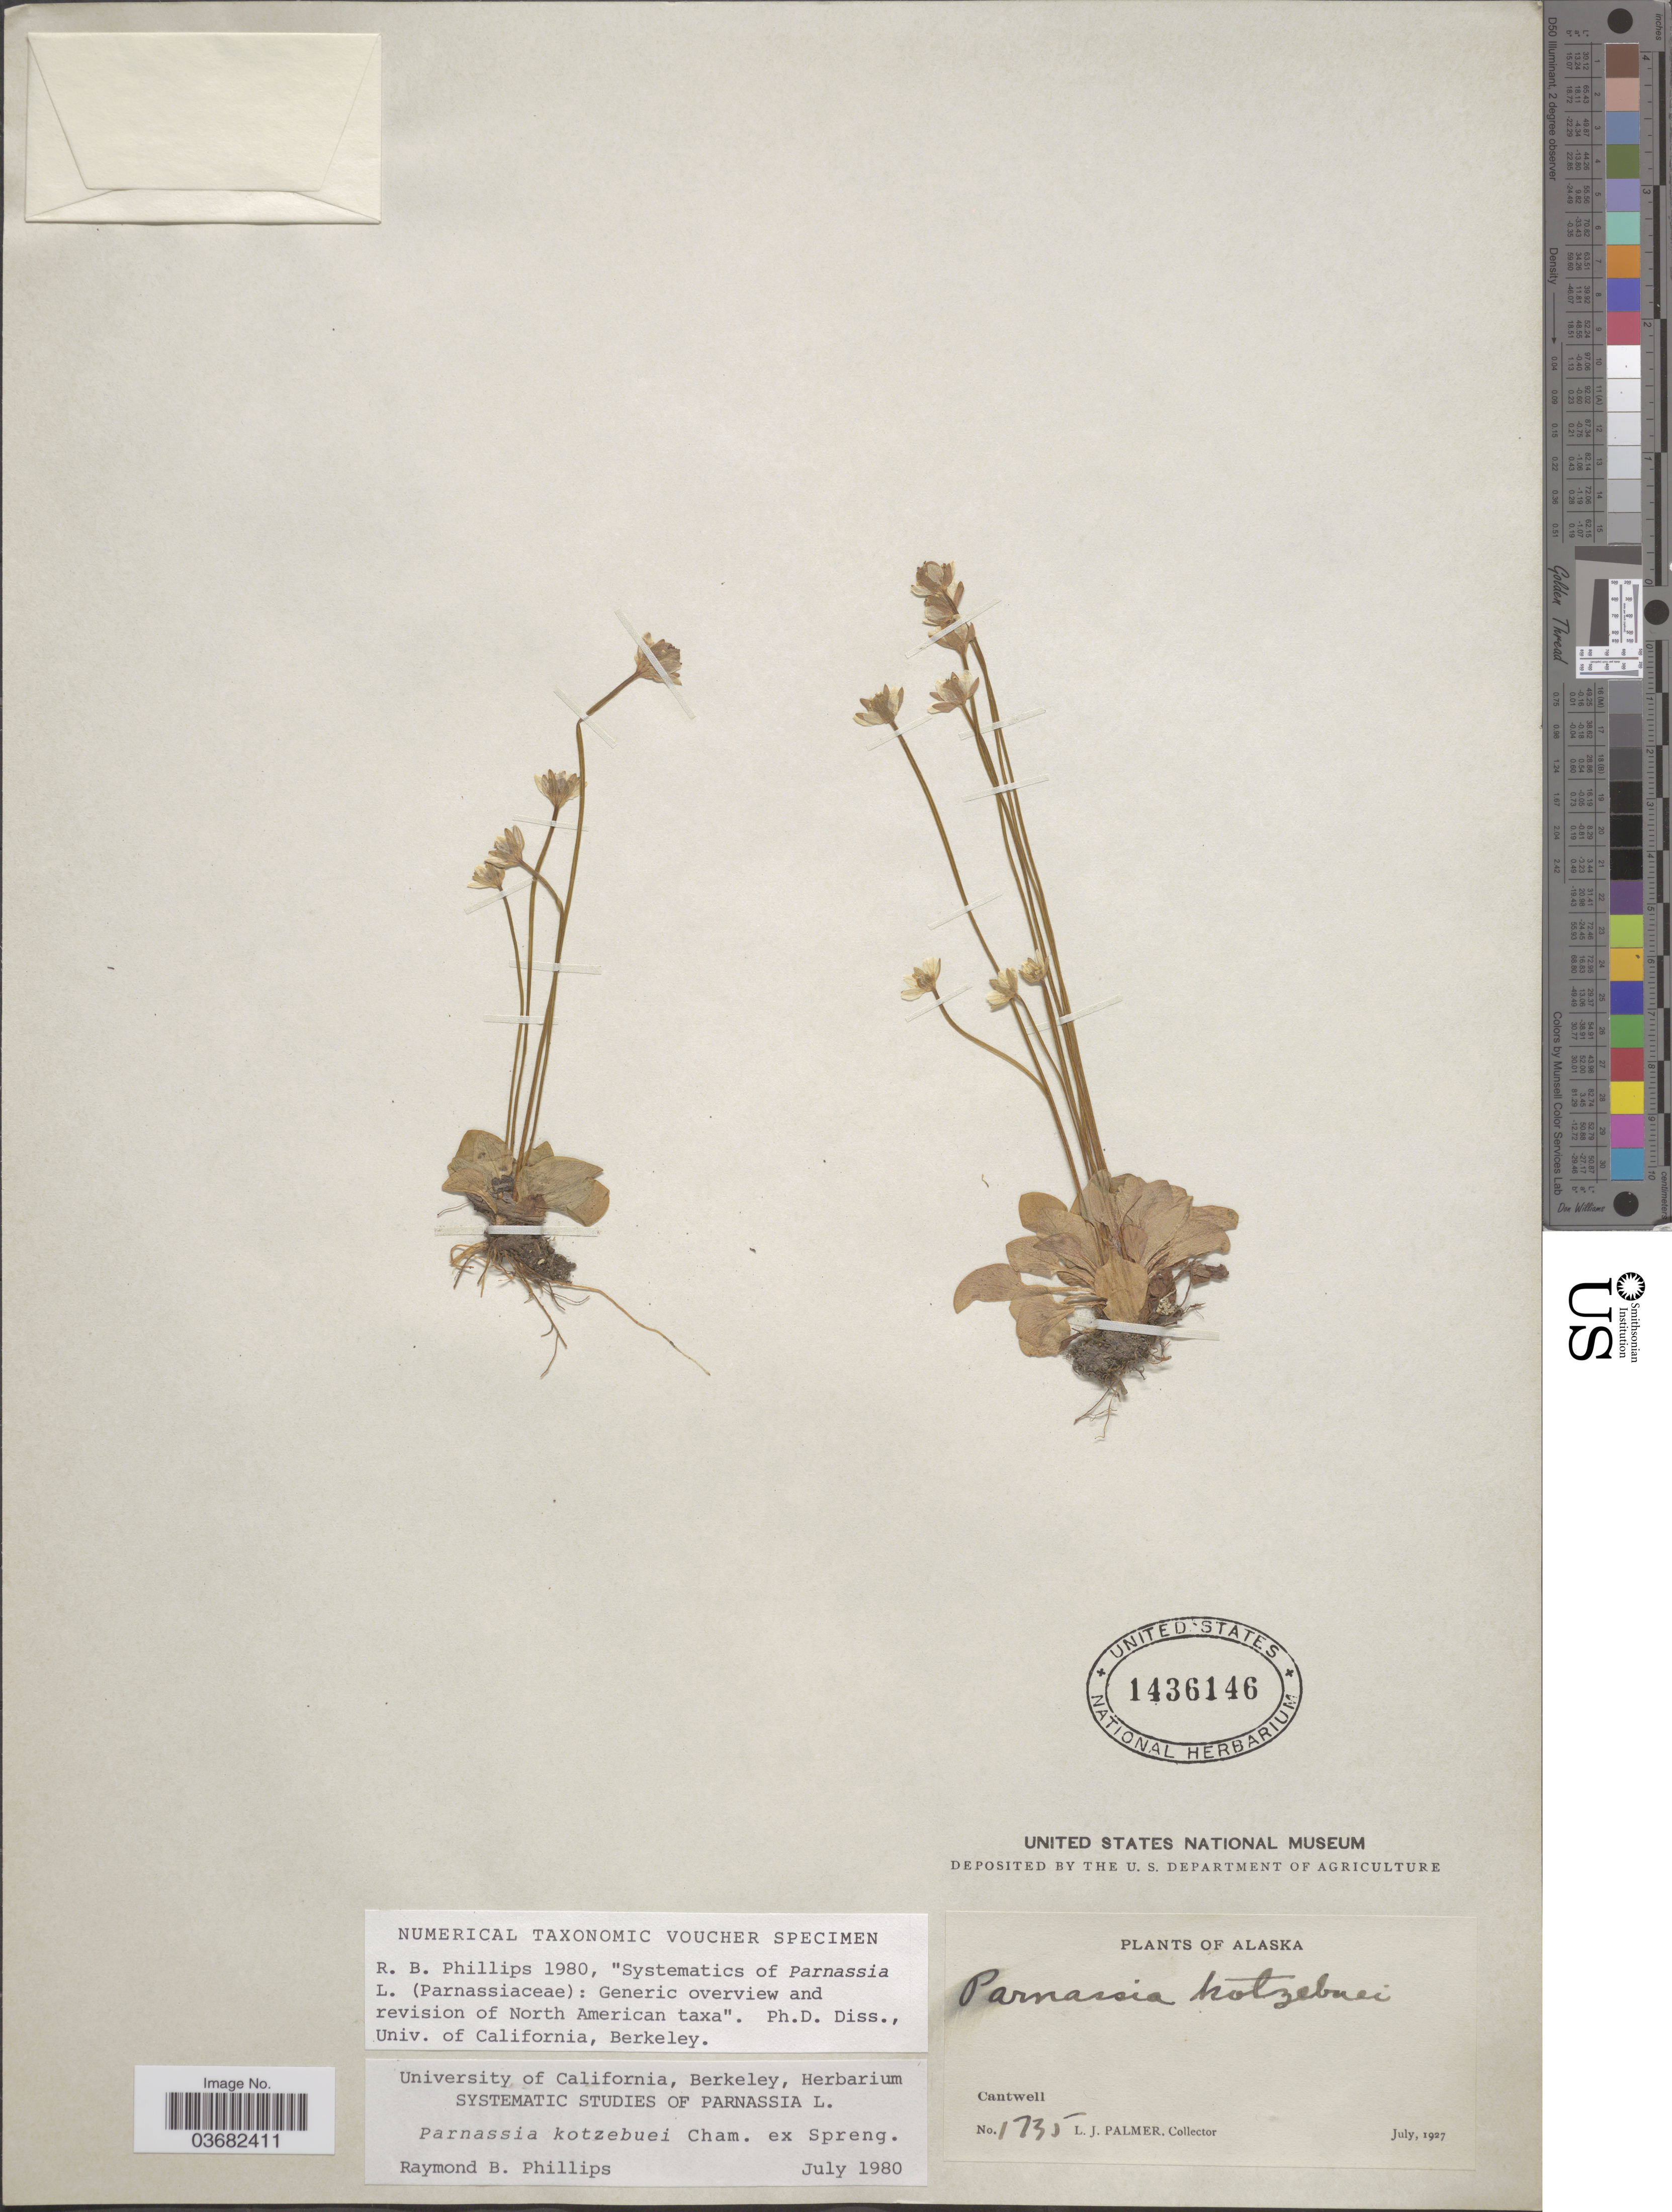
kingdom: Plantae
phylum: Tracheophyta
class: Magnoliopsida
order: Celastrales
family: Parnassiaceae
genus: Parnassia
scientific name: Parnassia kotzebuei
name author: Cham. ex Spreng.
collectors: L. J. Palmer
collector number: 1735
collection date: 1927-07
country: United States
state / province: Alaska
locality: Cantwell.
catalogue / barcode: US 1436146